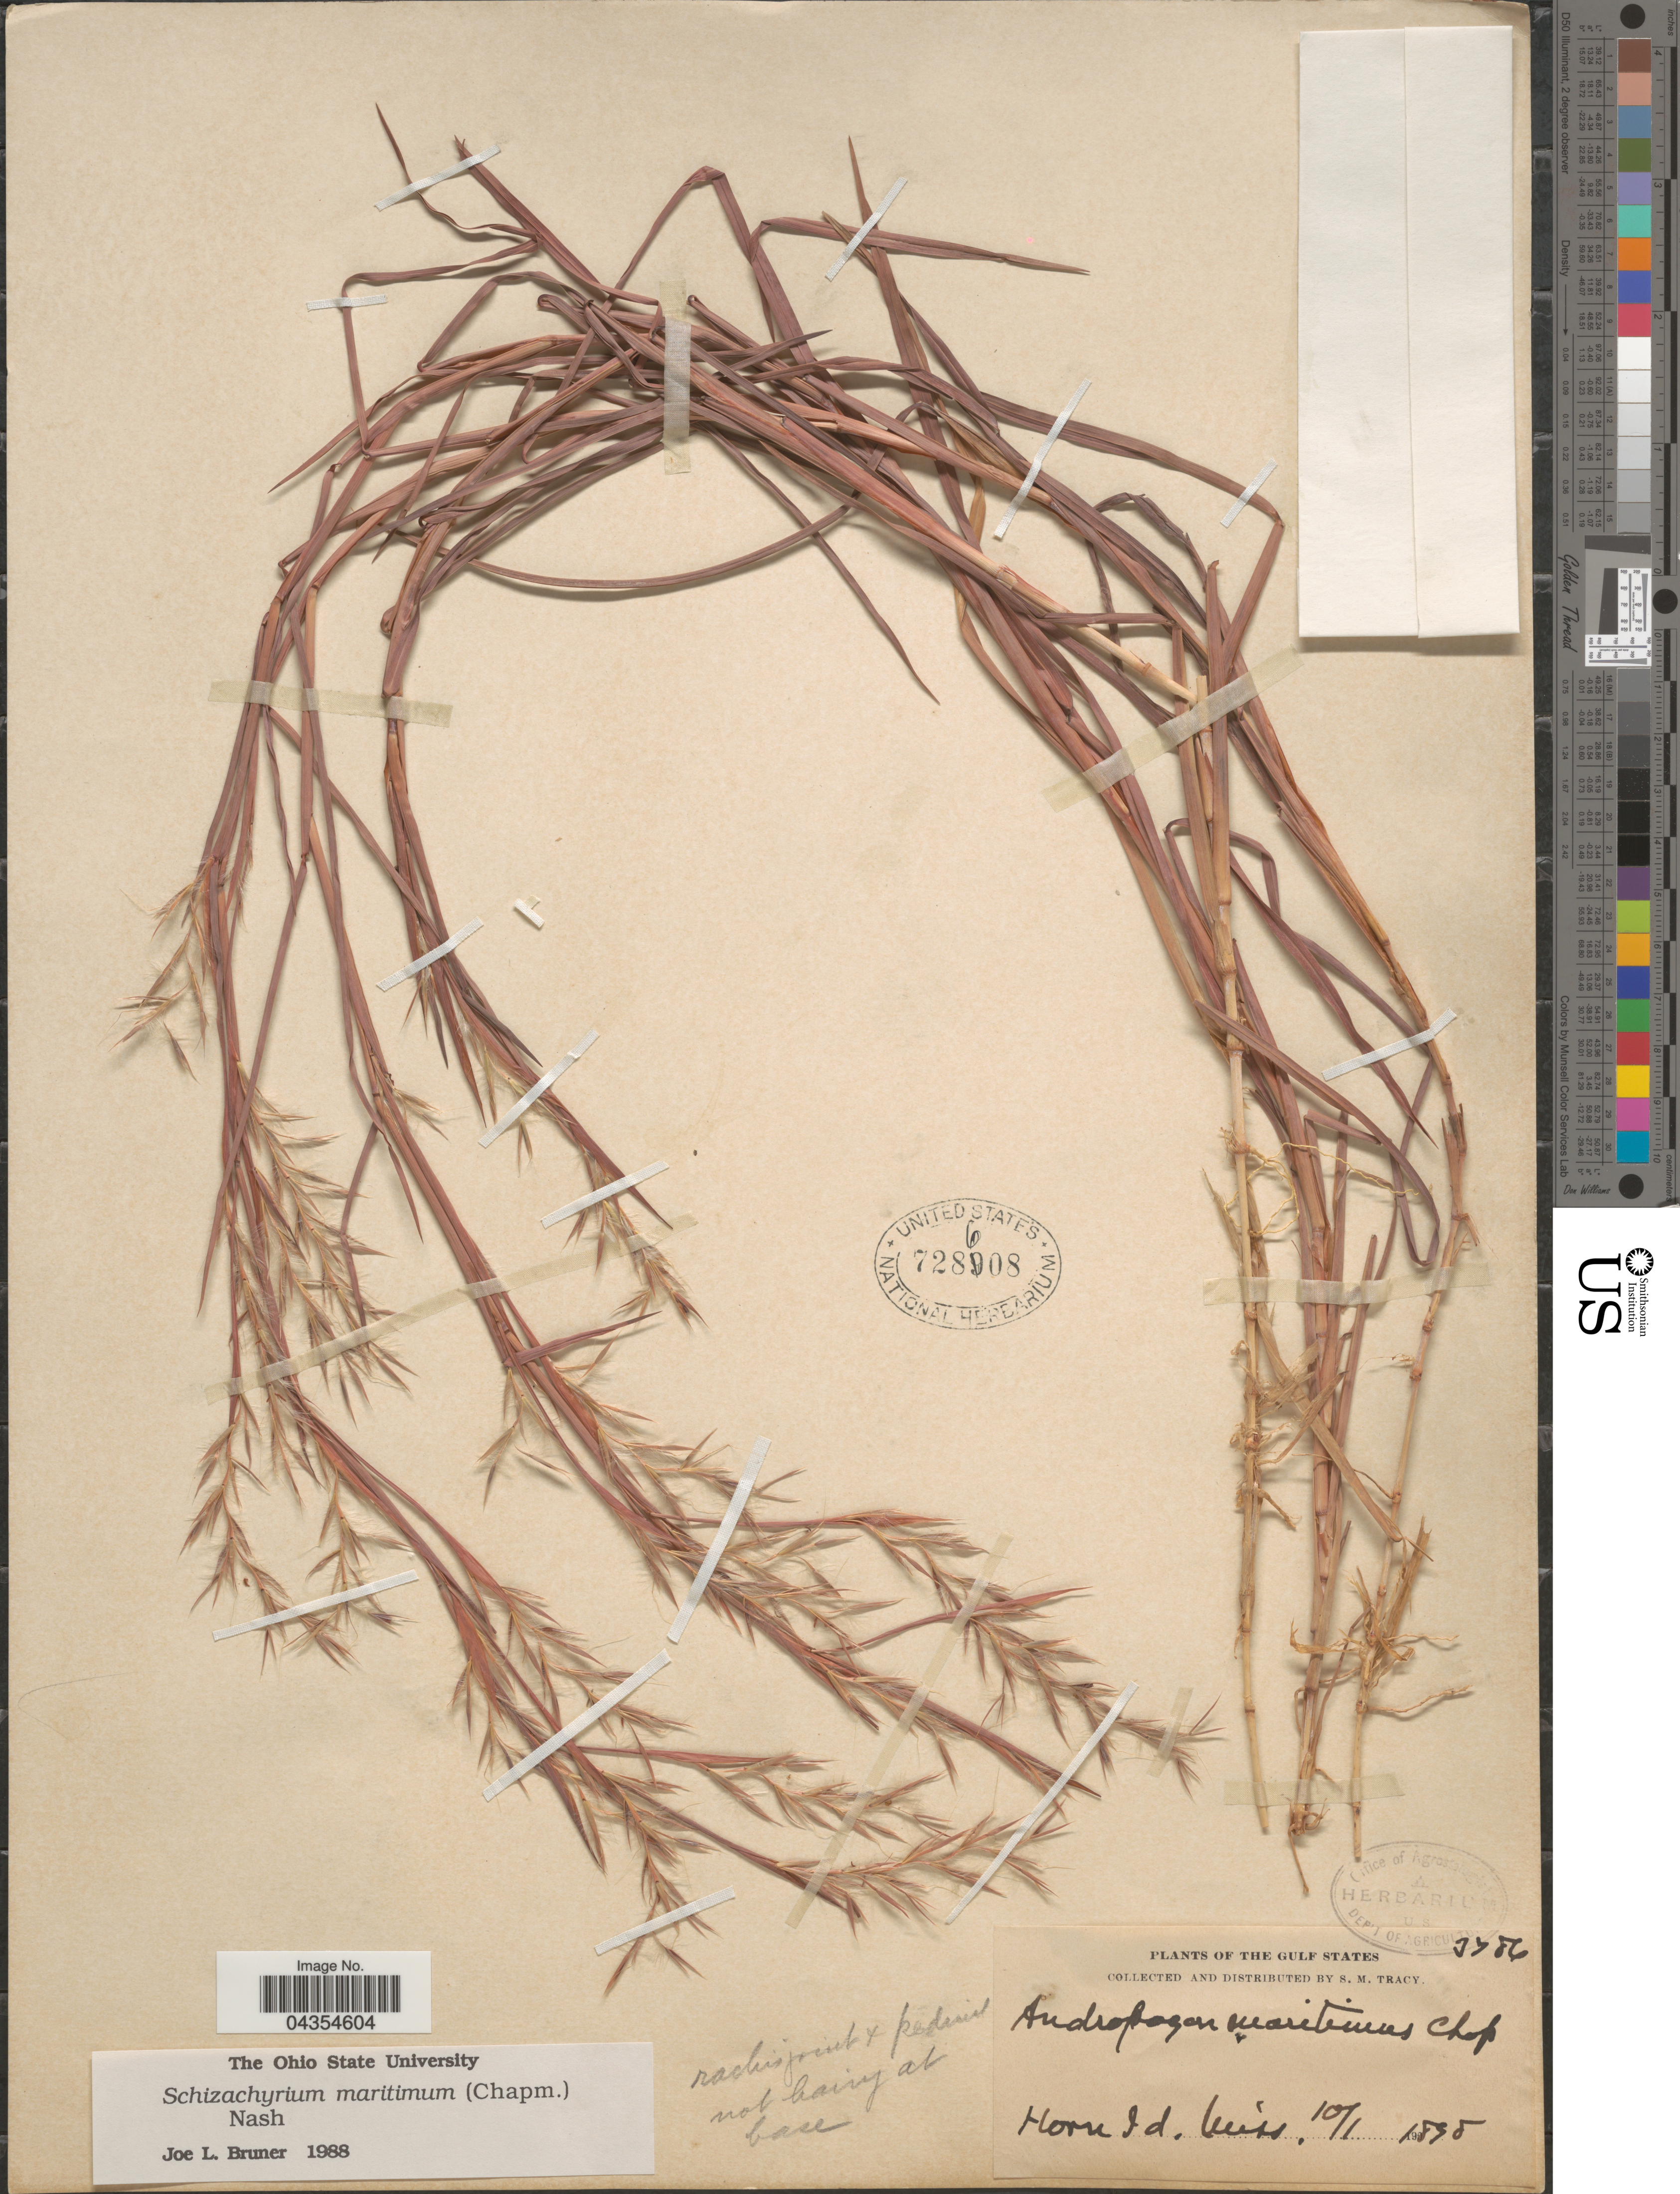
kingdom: Plantae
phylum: Tracheophyta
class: Liliopsida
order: Poales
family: Poaceae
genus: Schizachyrium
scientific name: Schizachyrium maritimum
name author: (Chapm.) Nash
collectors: S. M. Tracy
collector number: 3786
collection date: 1898-10-01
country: United States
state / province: Mississippi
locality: The Gulf States. Horn Id.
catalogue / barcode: US 728608